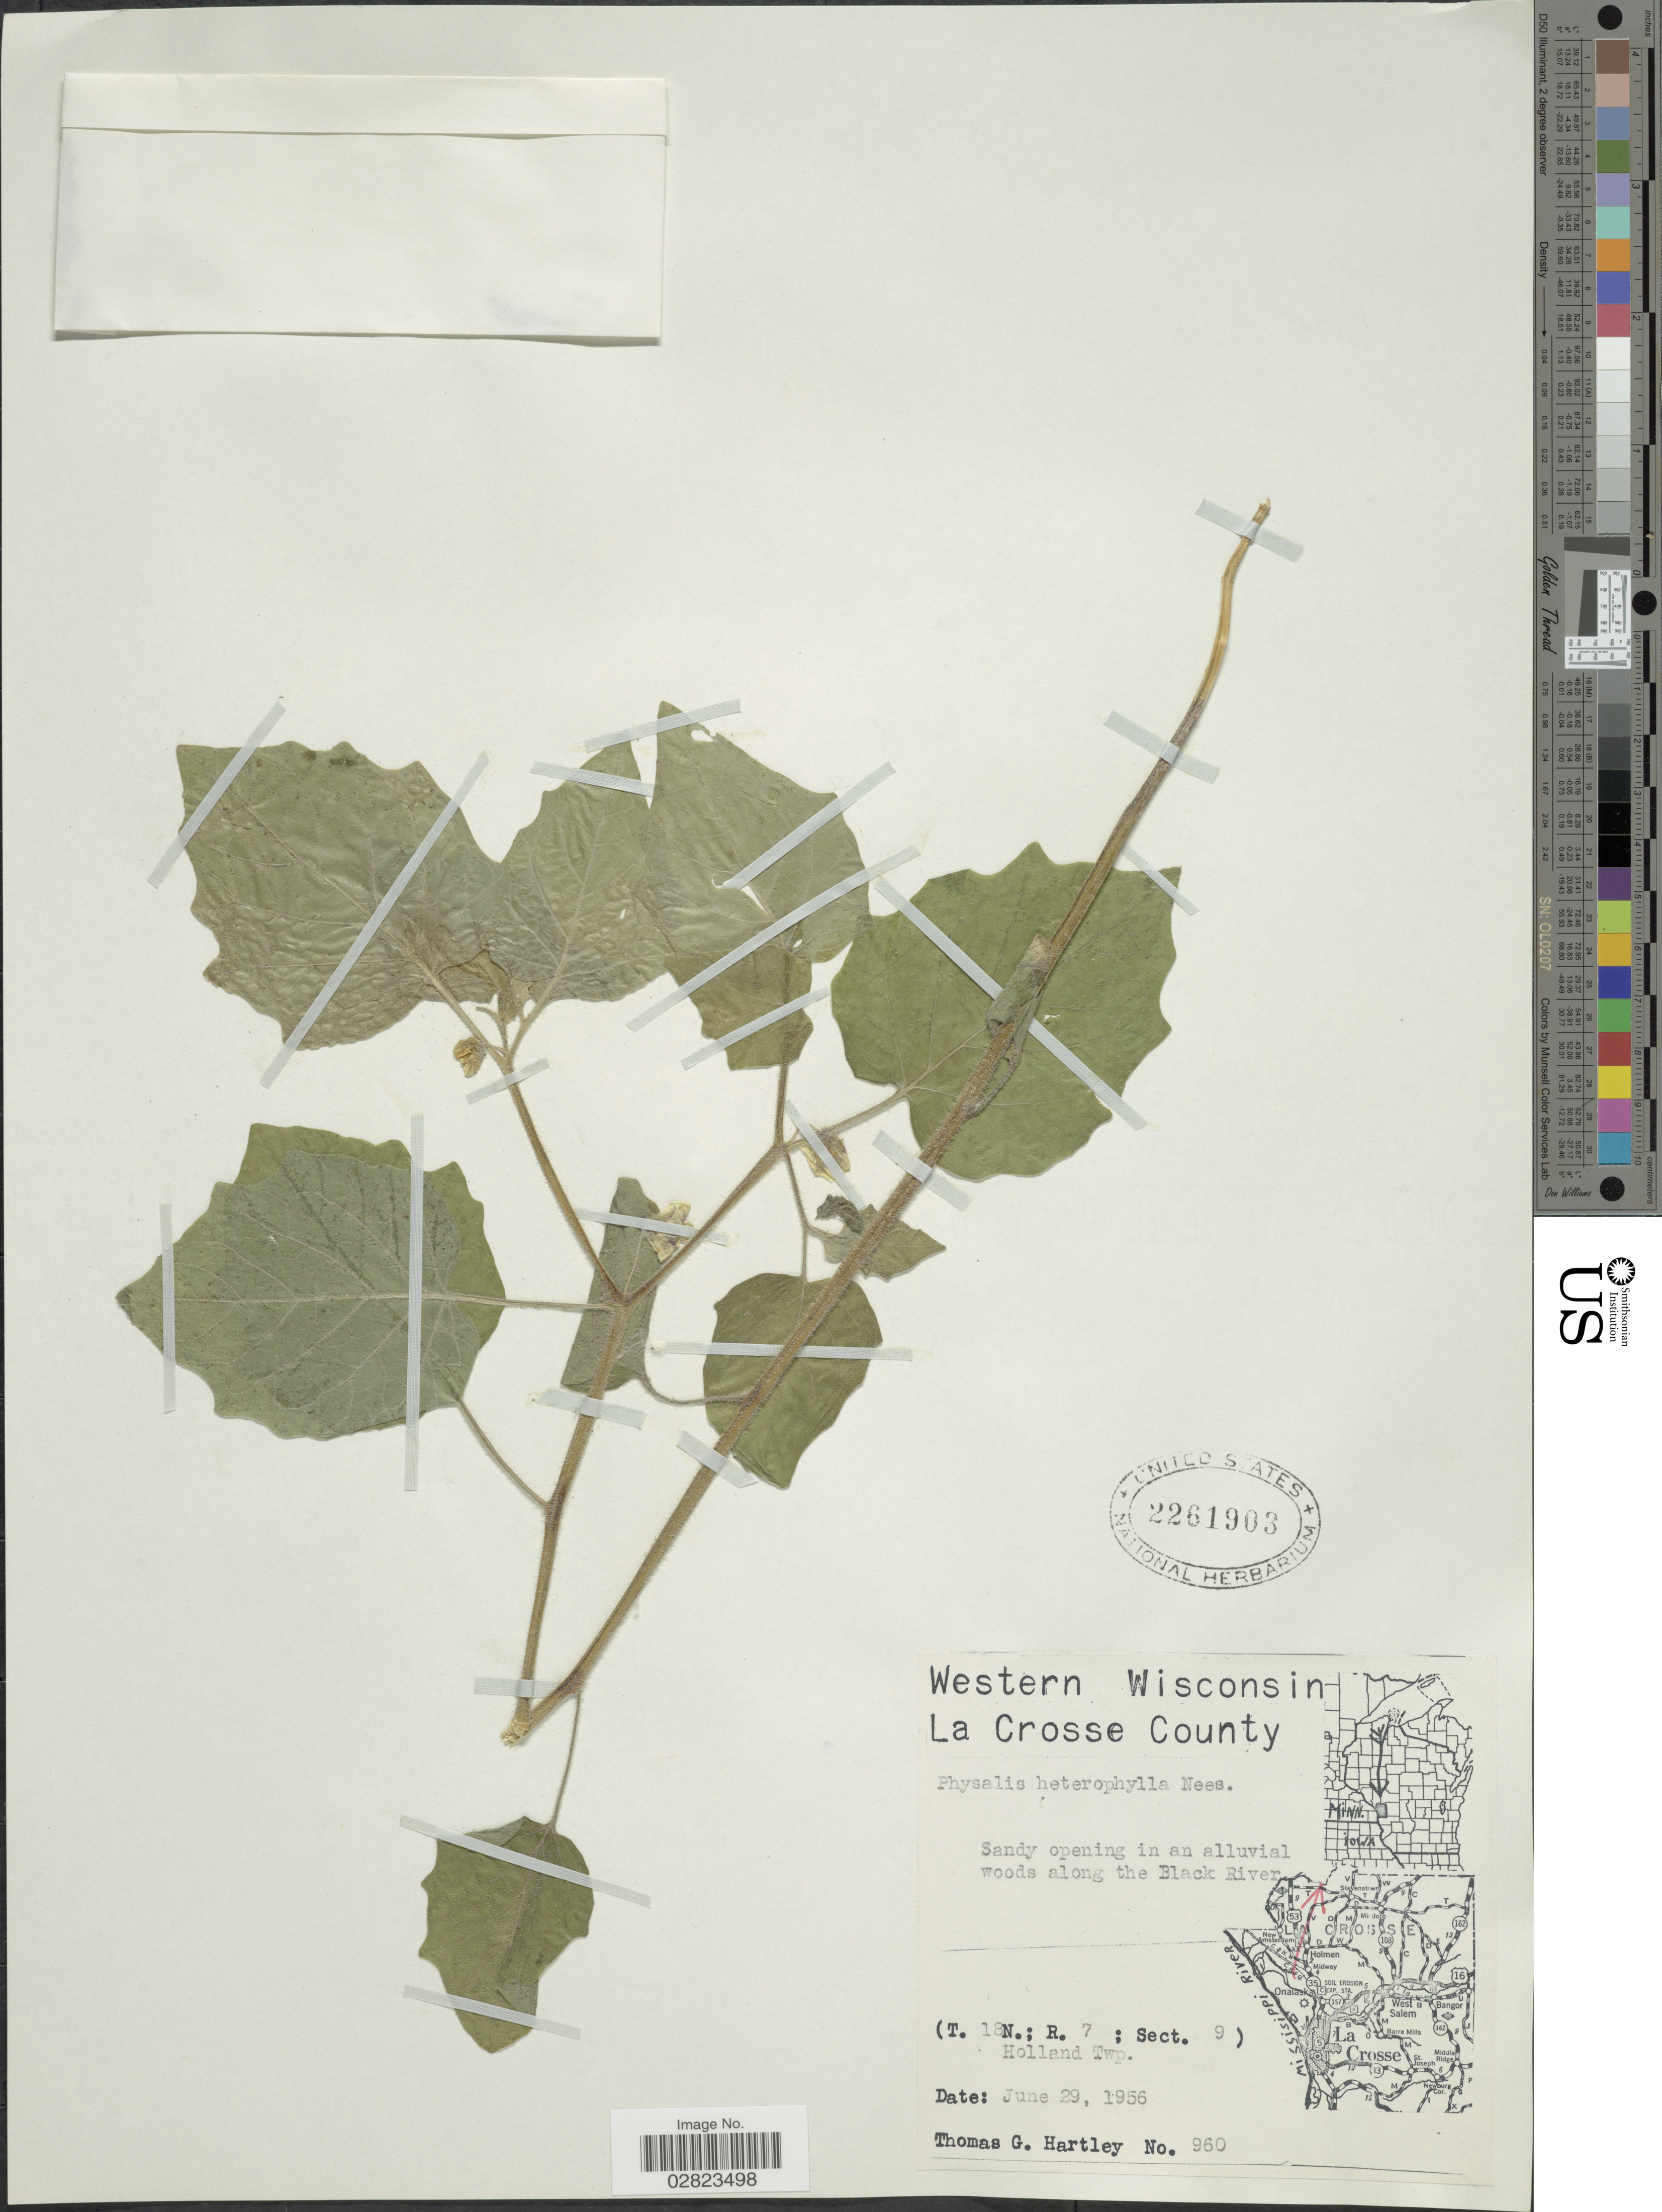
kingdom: Plantae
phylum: Tracheophyta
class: Magnoliopsida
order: Solanales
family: Solanaceae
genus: Physalis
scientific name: Physalis heterophylla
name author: Nees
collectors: T. G. Hartley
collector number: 960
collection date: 1956-06-29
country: United States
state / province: Wisconsin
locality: Western Wisconsin, La Crosse County. Sandy opening in an alluvial, woods along the Black River. (T.18N.; R.7; Sect. 9) Holland Twp.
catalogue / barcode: US 2261903